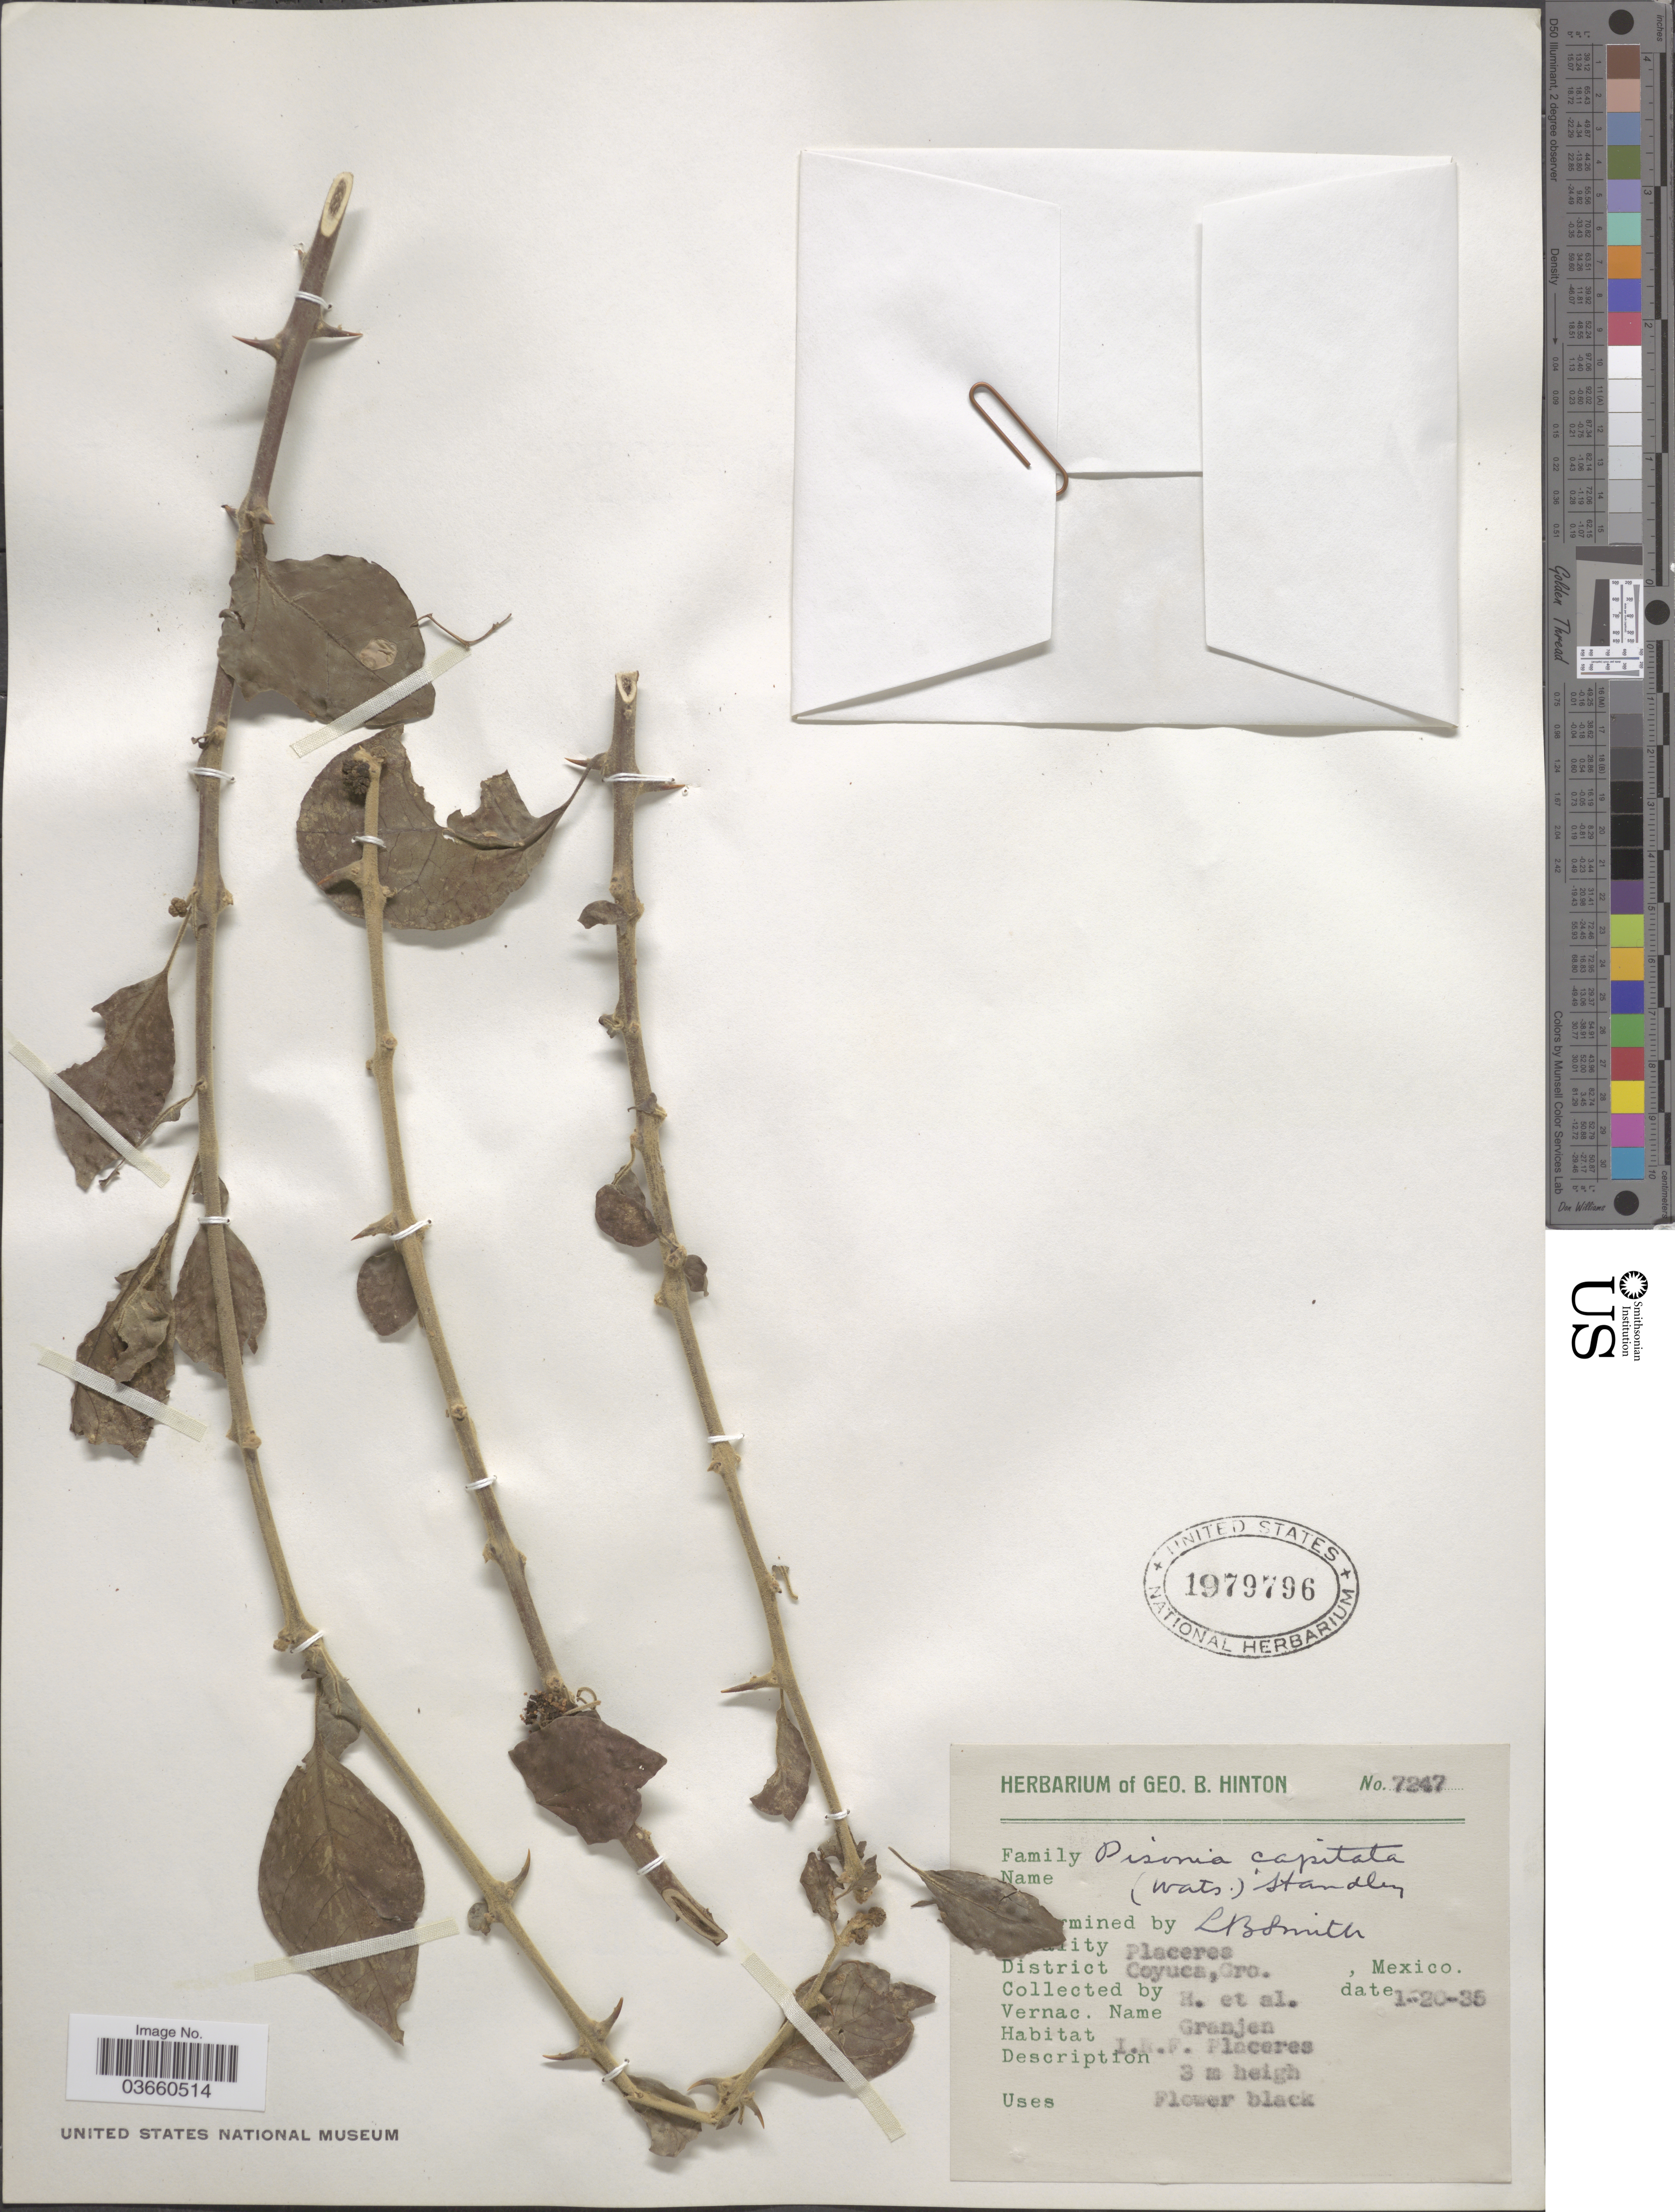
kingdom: Plantae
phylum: Tracheophyta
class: Magnoliopsida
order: Caryophyllales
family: Nyctaginaceae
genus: Pisonia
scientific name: Pisonia capitata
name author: (S. Watson) Standl.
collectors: G. B. Hinton & et al.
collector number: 7247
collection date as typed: Transcribed d/m/y: 20/1/35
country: Mexico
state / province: Guerrero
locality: Placeres. District Coyuca, Gro.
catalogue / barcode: US 1979796